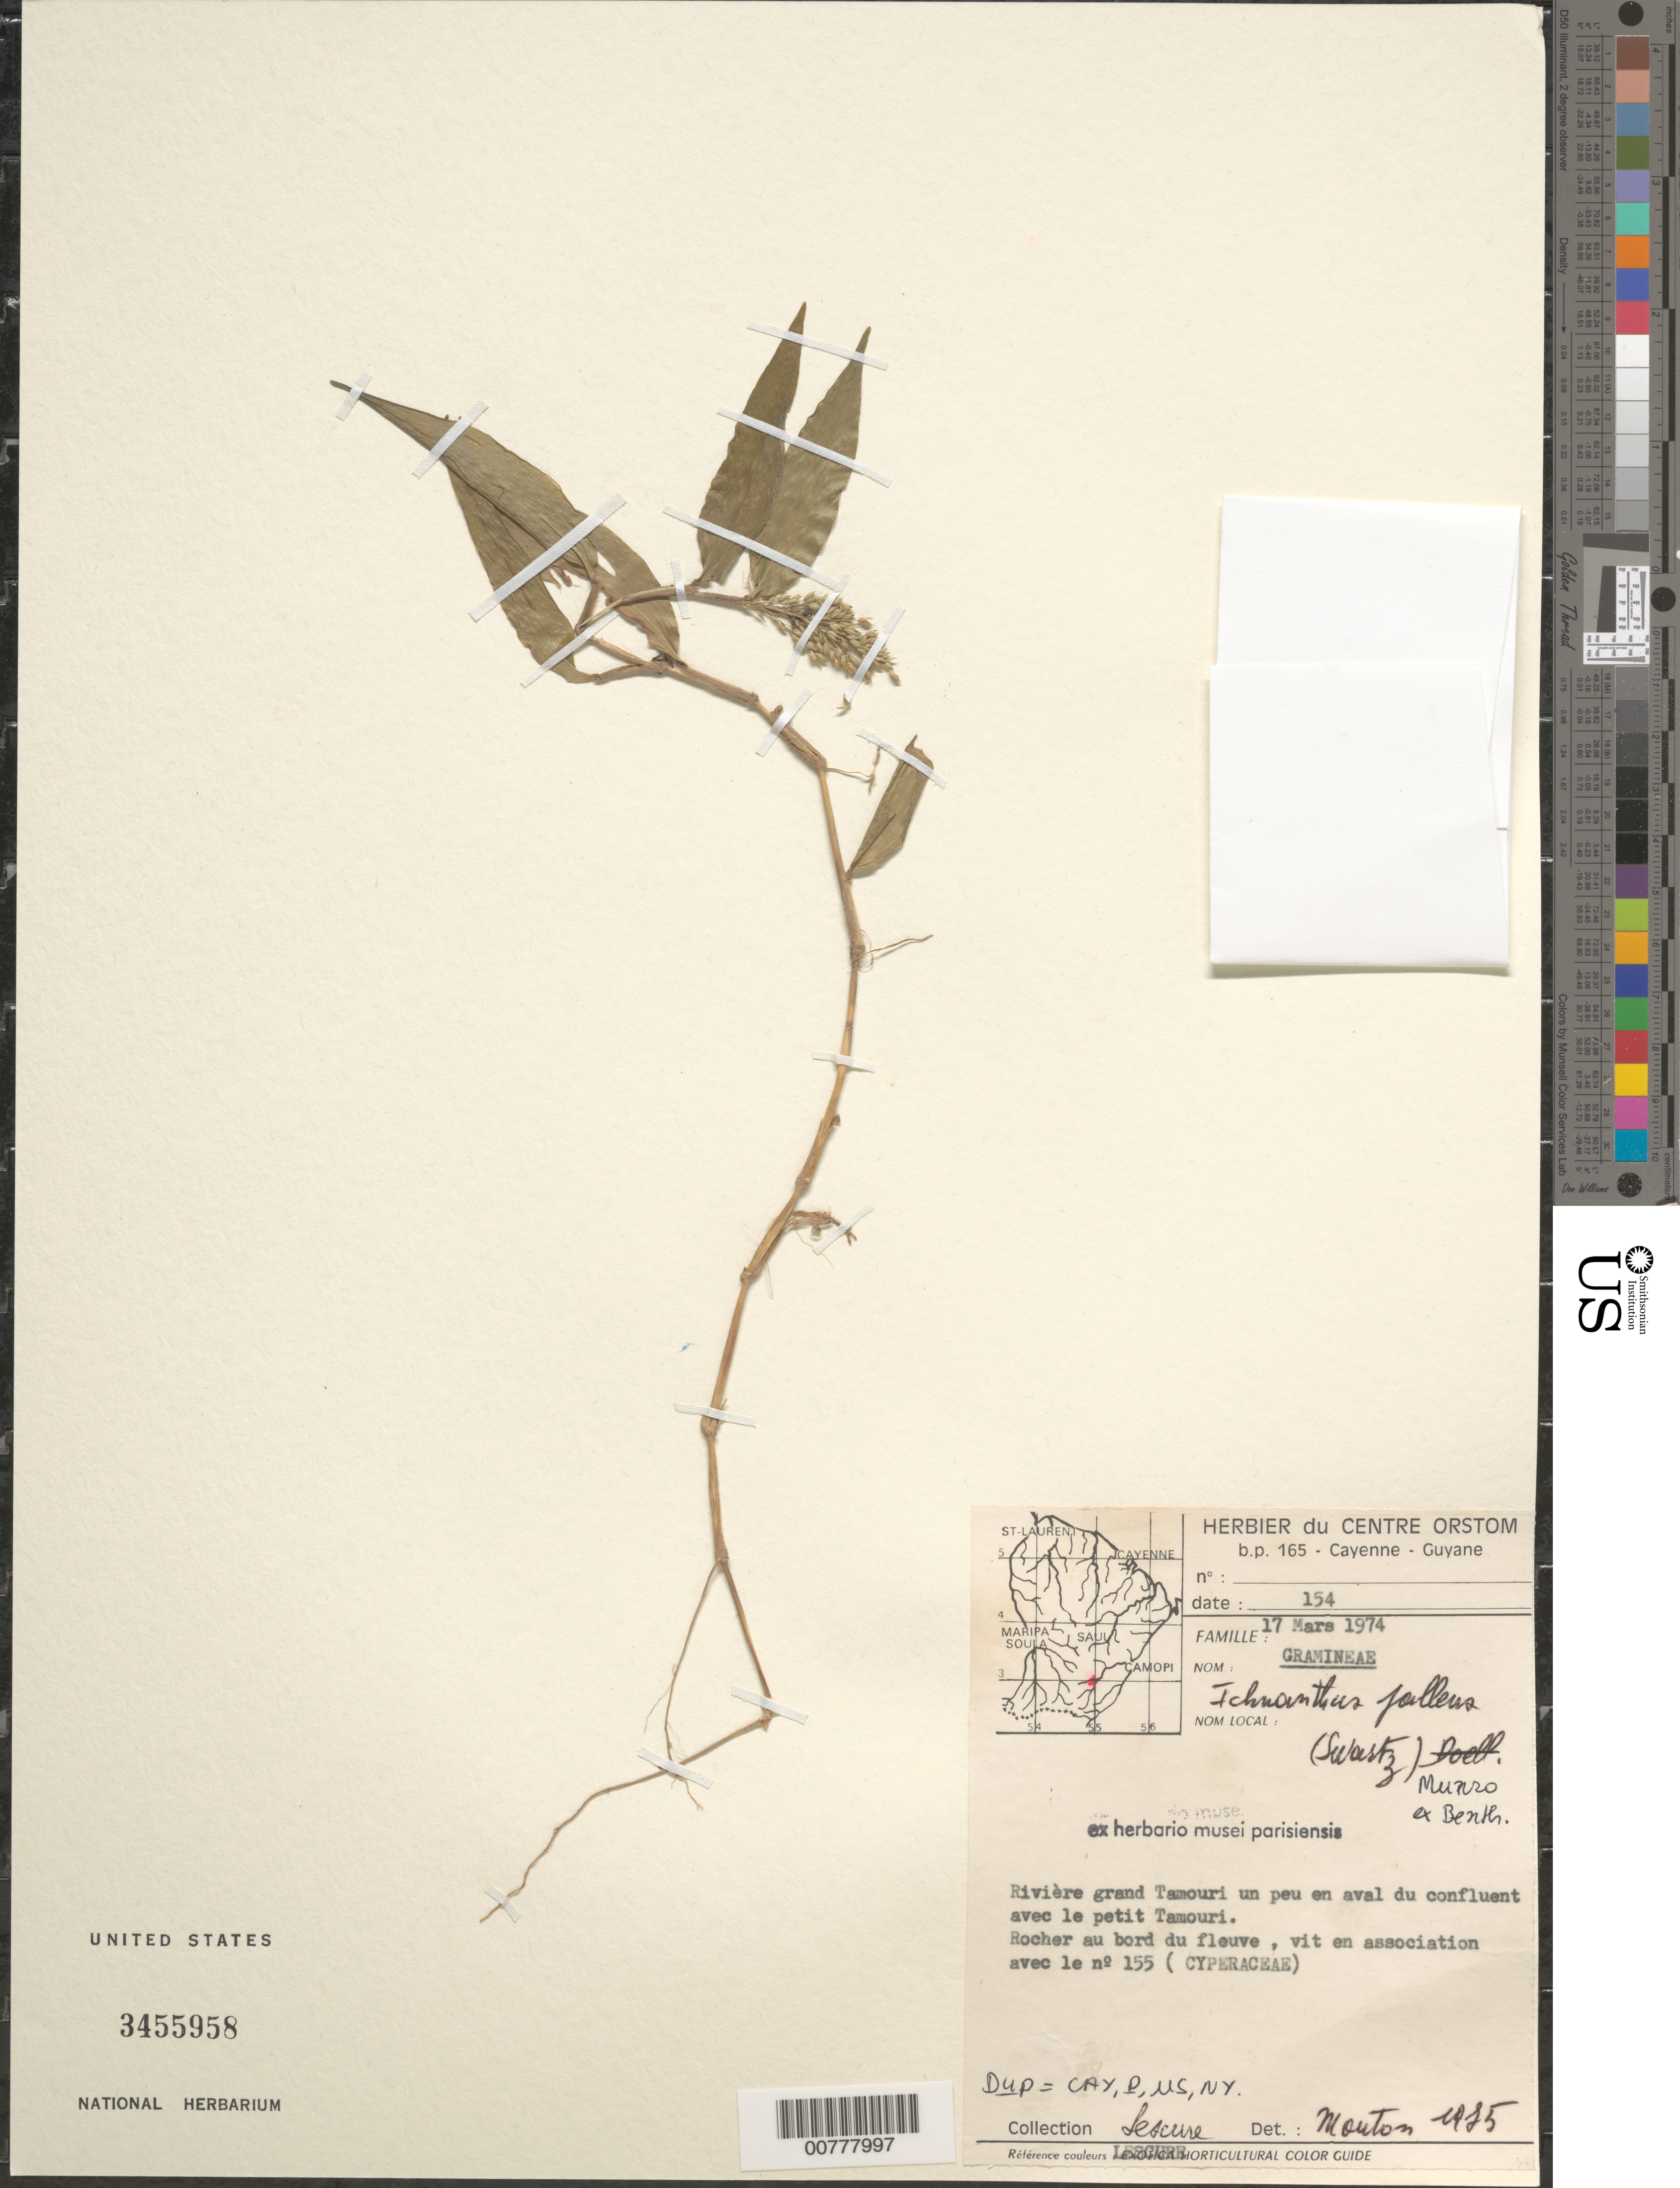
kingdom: Plantae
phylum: Tracheophyta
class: Liliopsida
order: Poales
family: Poaceae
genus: Ichnanthus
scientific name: Ichnanthus pallens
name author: (Sw.) Munro ex Benth.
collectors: -. Lescure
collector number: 154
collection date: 1974-03-17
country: French Guiana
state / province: Cayenne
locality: Rivière grand Tamouri un peu en aval du confluent avec le petit Tamouri. Rocher au bord du fleuve.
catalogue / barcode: US 3455958